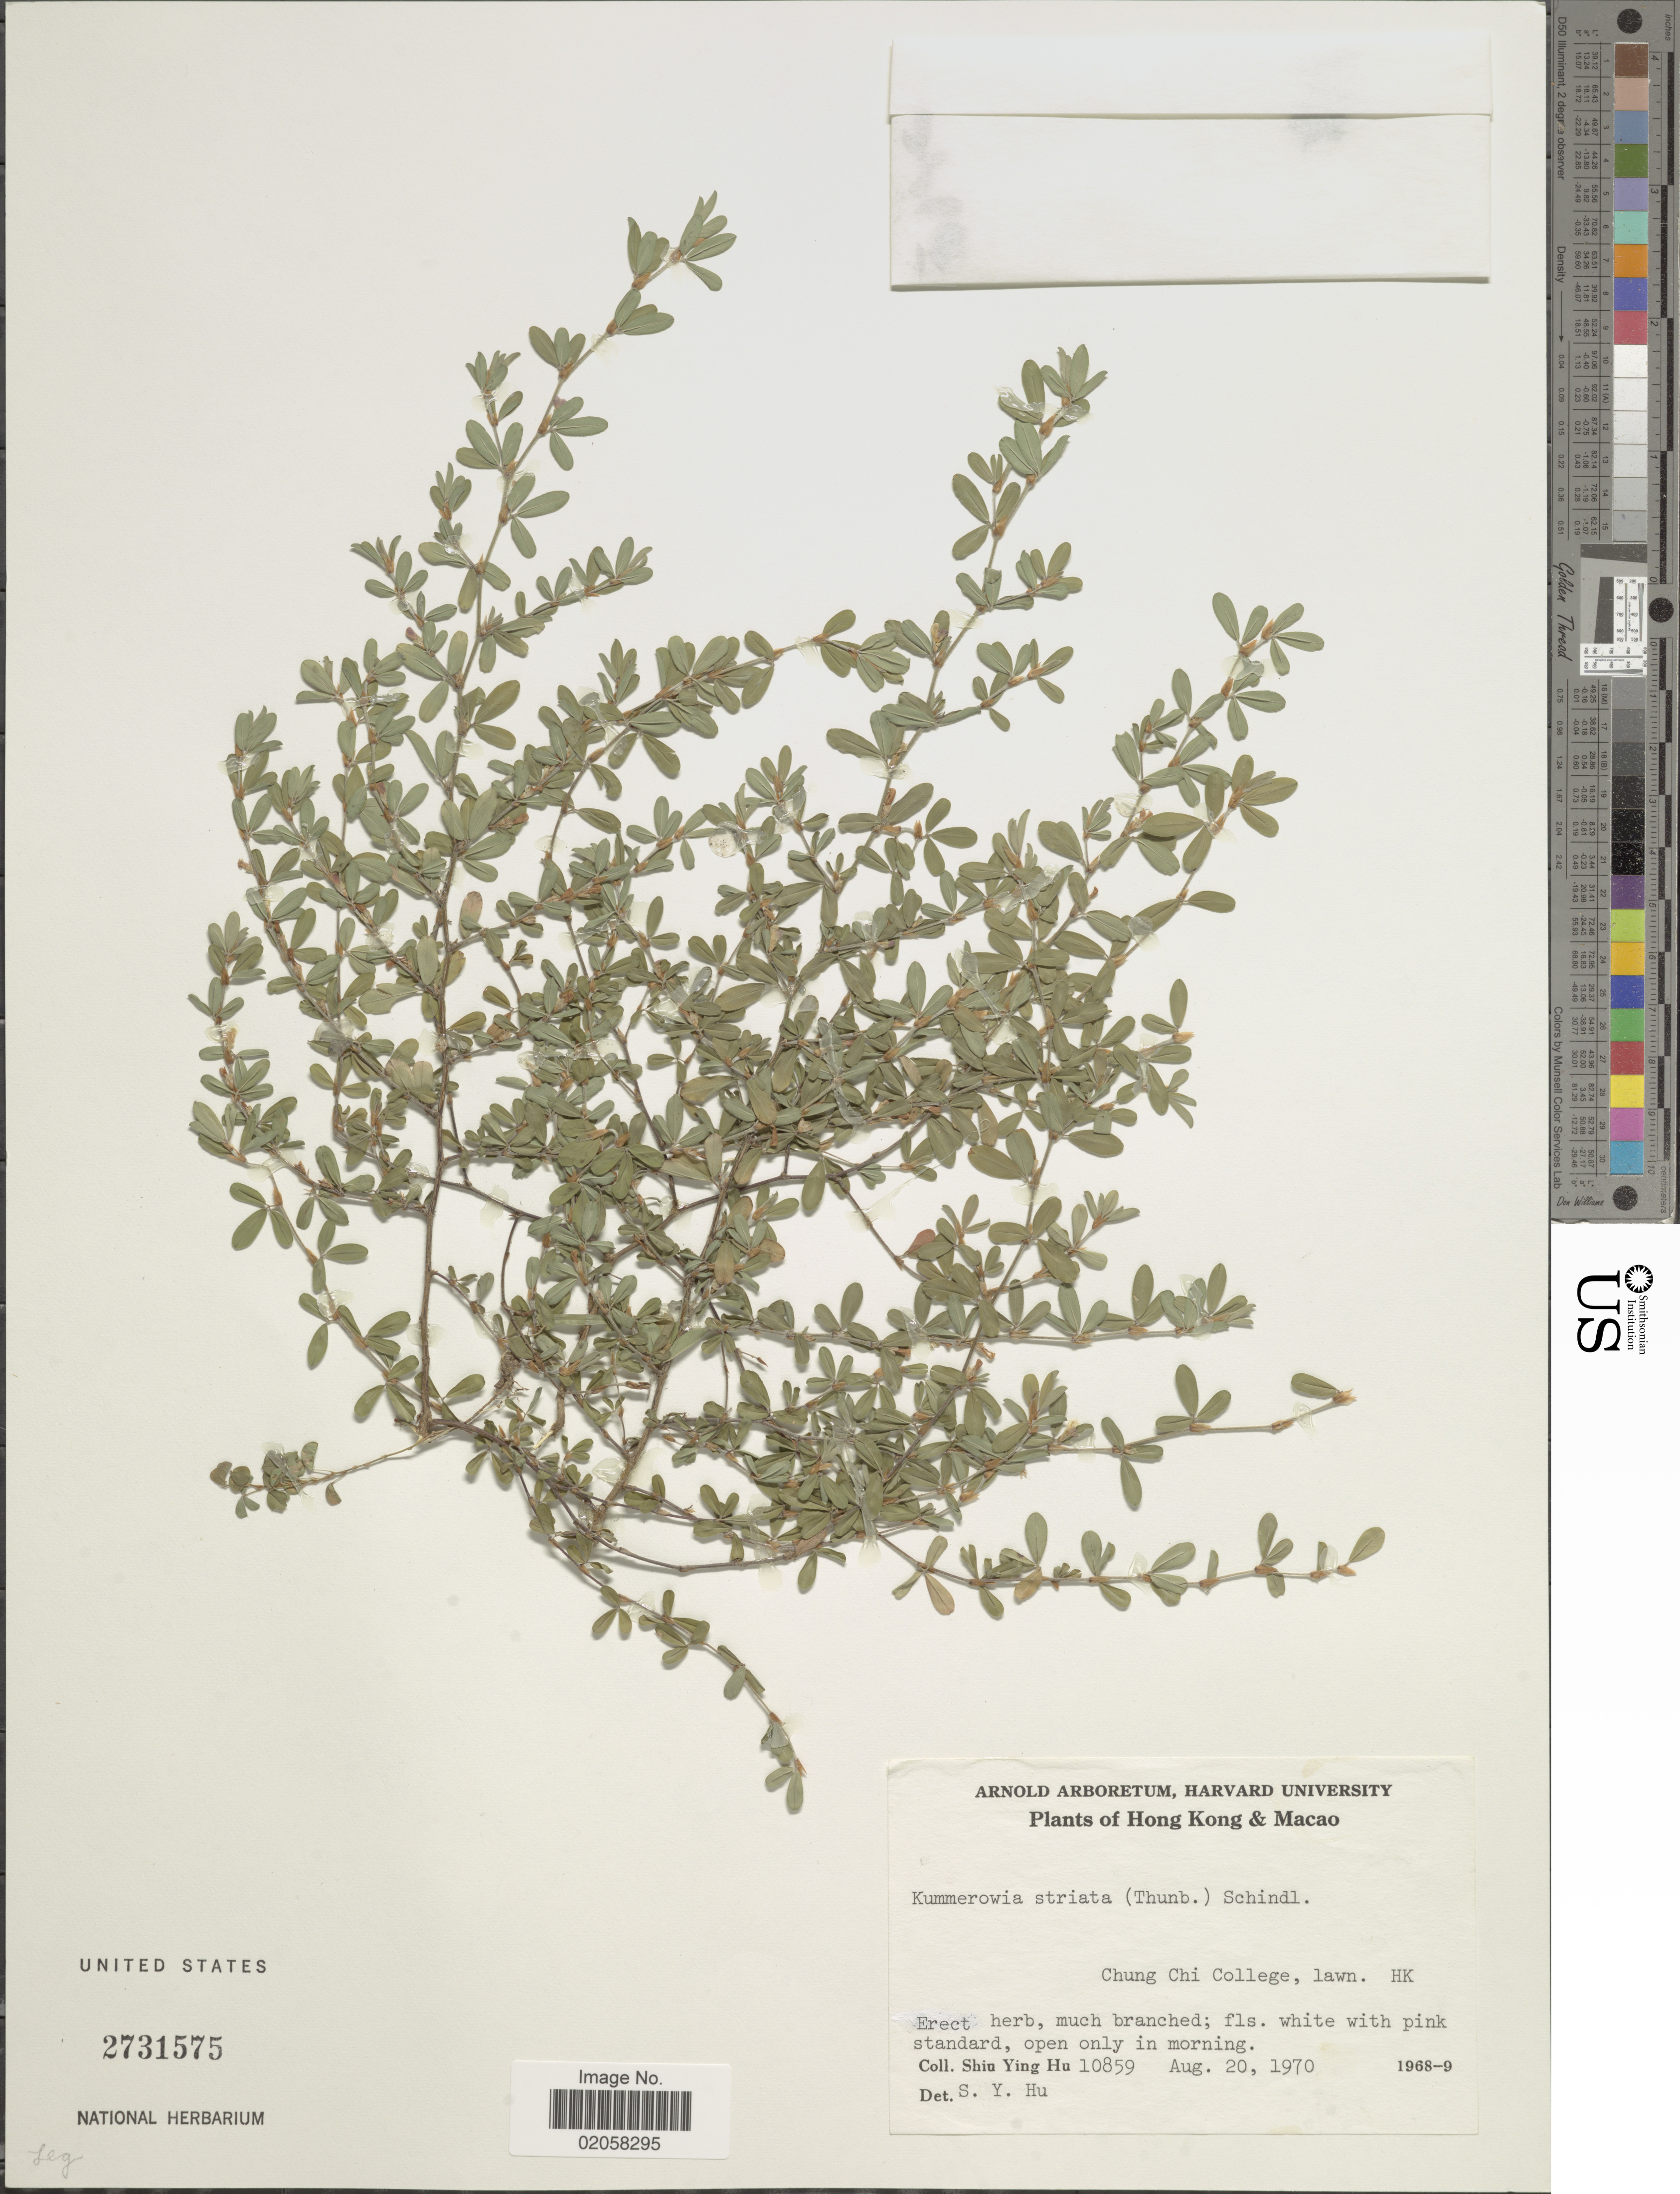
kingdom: Plantae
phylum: Tracheophyta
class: Magnoliopsida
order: Fabales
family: Fabaceae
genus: Kummerowia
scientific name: Kummerowia striata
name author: (Thunb.) Schindl.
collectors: S. Y. Hu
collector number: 10859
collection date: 1970-08-20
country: China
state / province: Hong Kong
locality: Hong Kong & Maco, Chung Chi College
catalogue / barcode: US 2731575